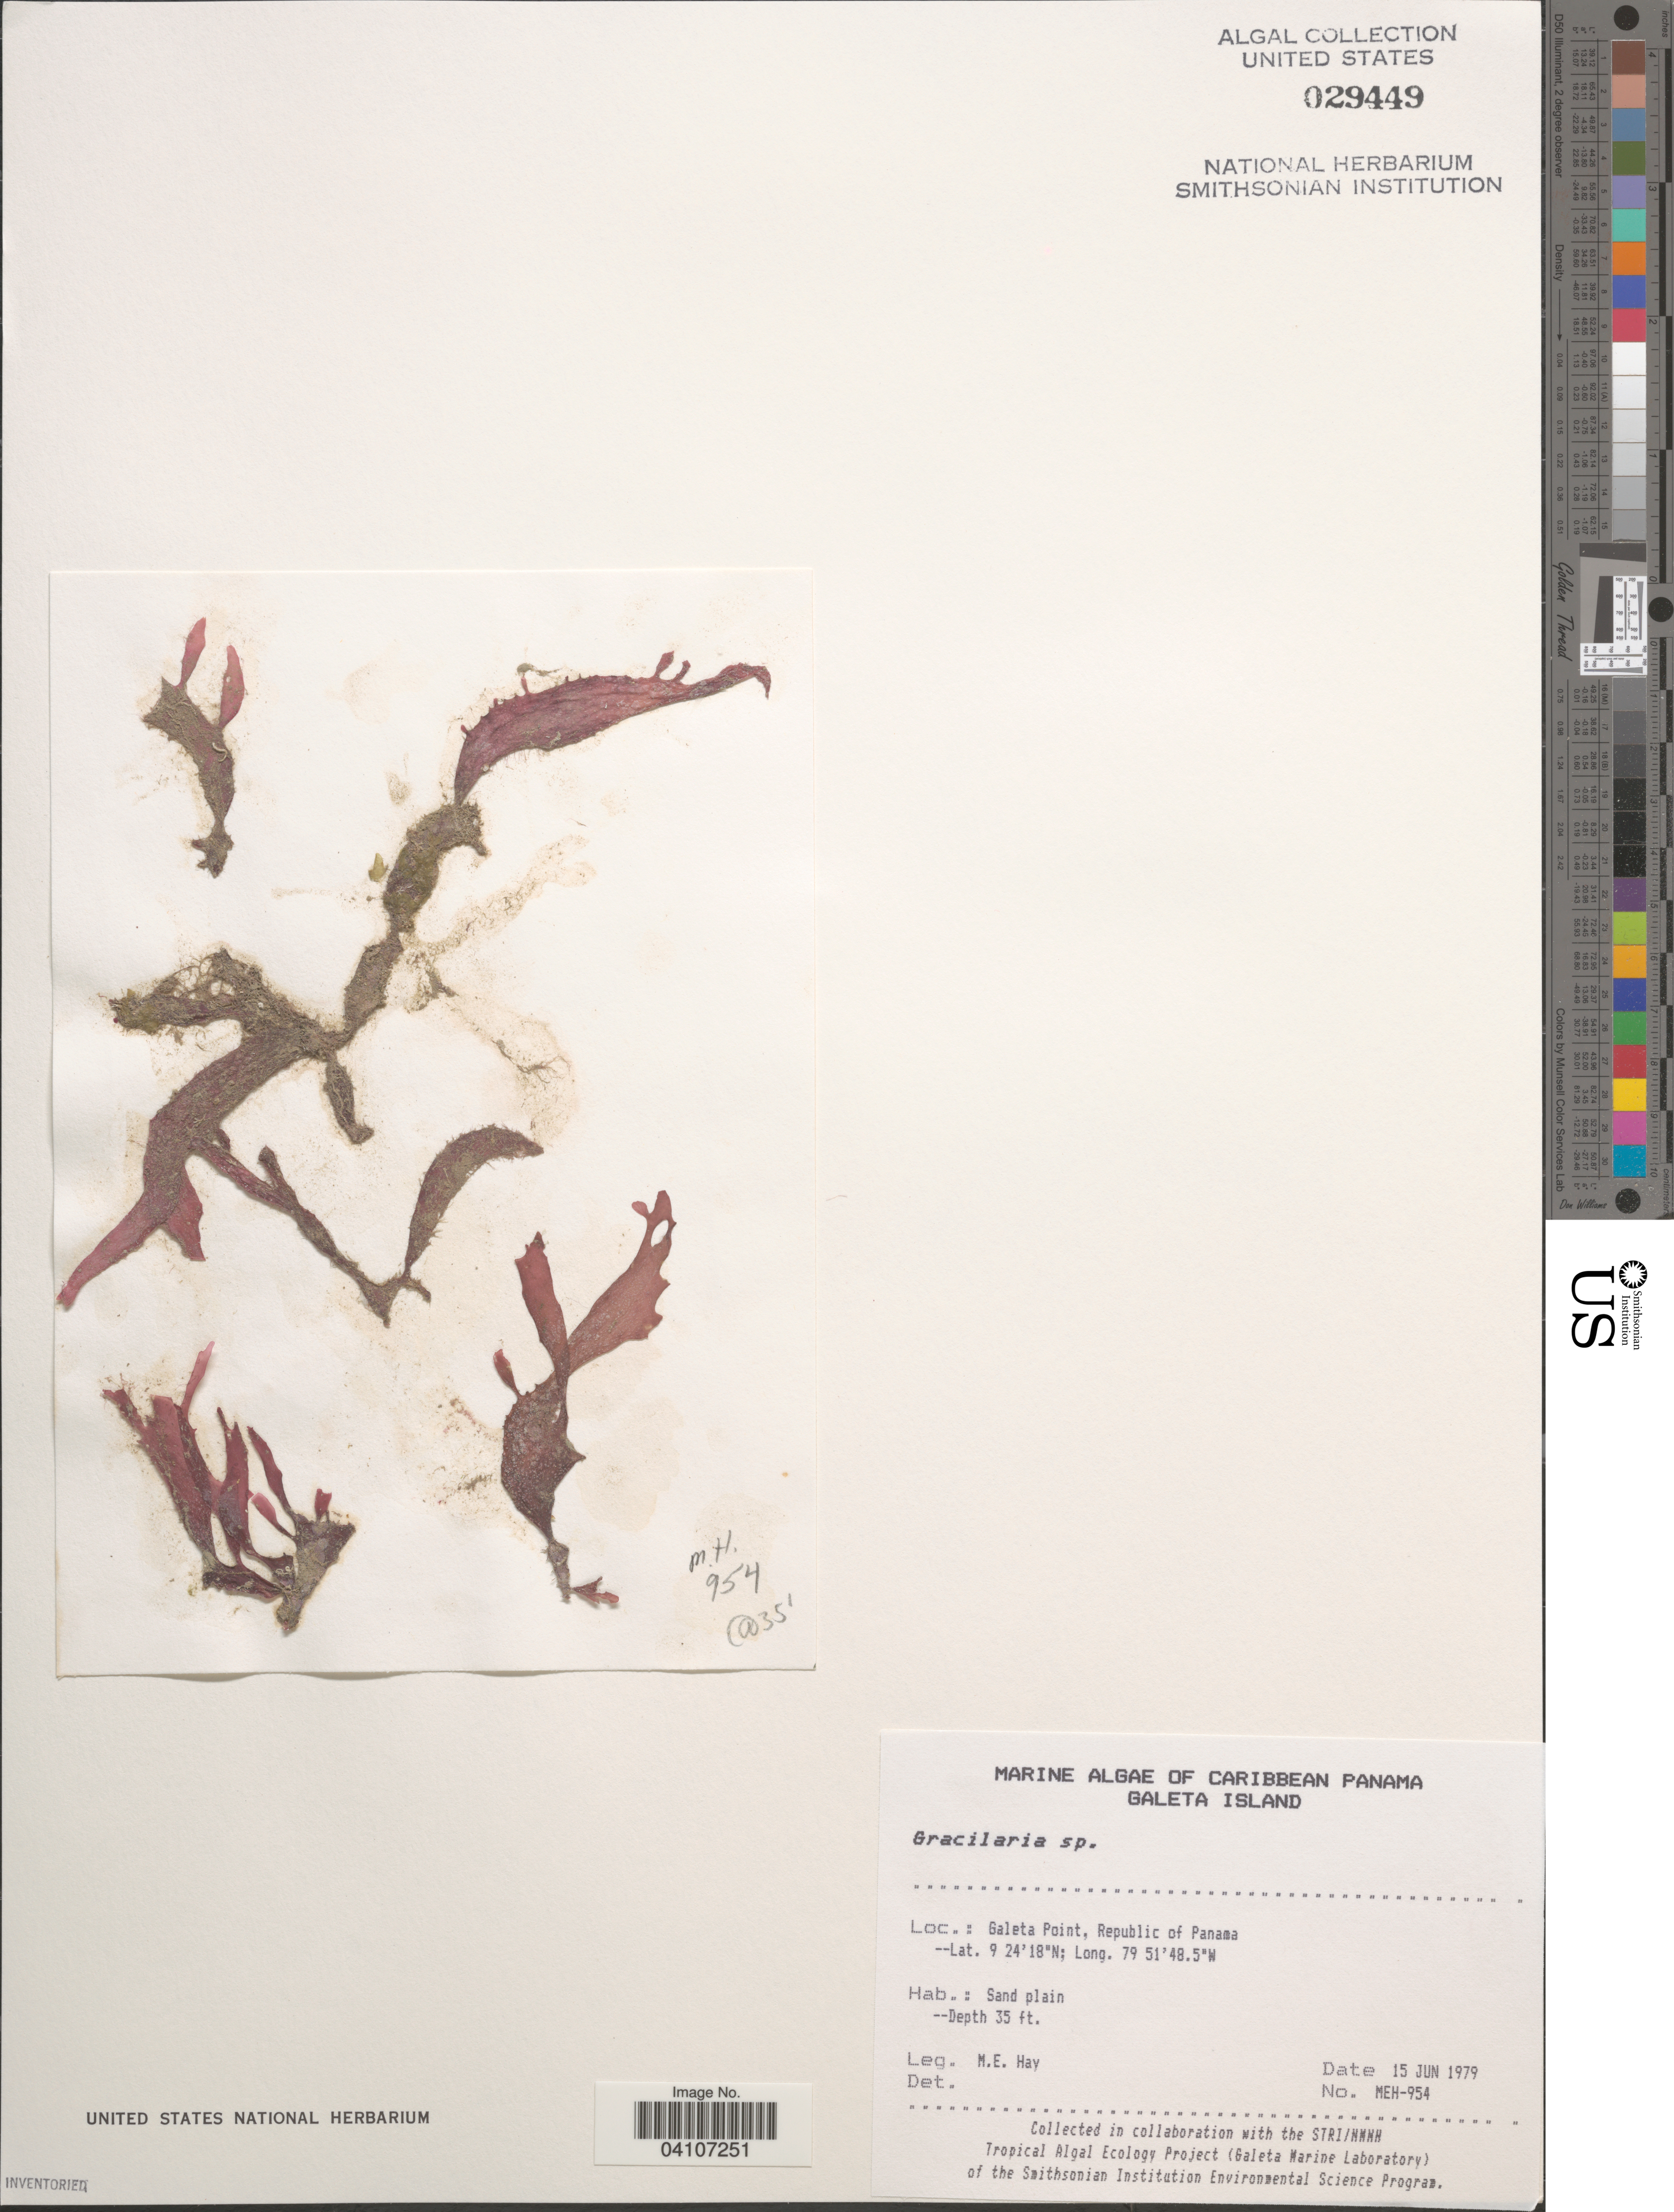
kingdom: Plantae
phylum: Rhodophyta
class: Florideophyceae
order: Gracilariales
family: Gracilariaceae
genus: Gracilaria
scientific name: Gracilaria sp.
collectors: M. E. Hay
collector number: MEH-954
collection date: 1979-06-15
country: Panama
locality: Caribbean Panama. Galeta Island. Galeta Point, Republic of Panama.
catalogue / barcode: US 29449